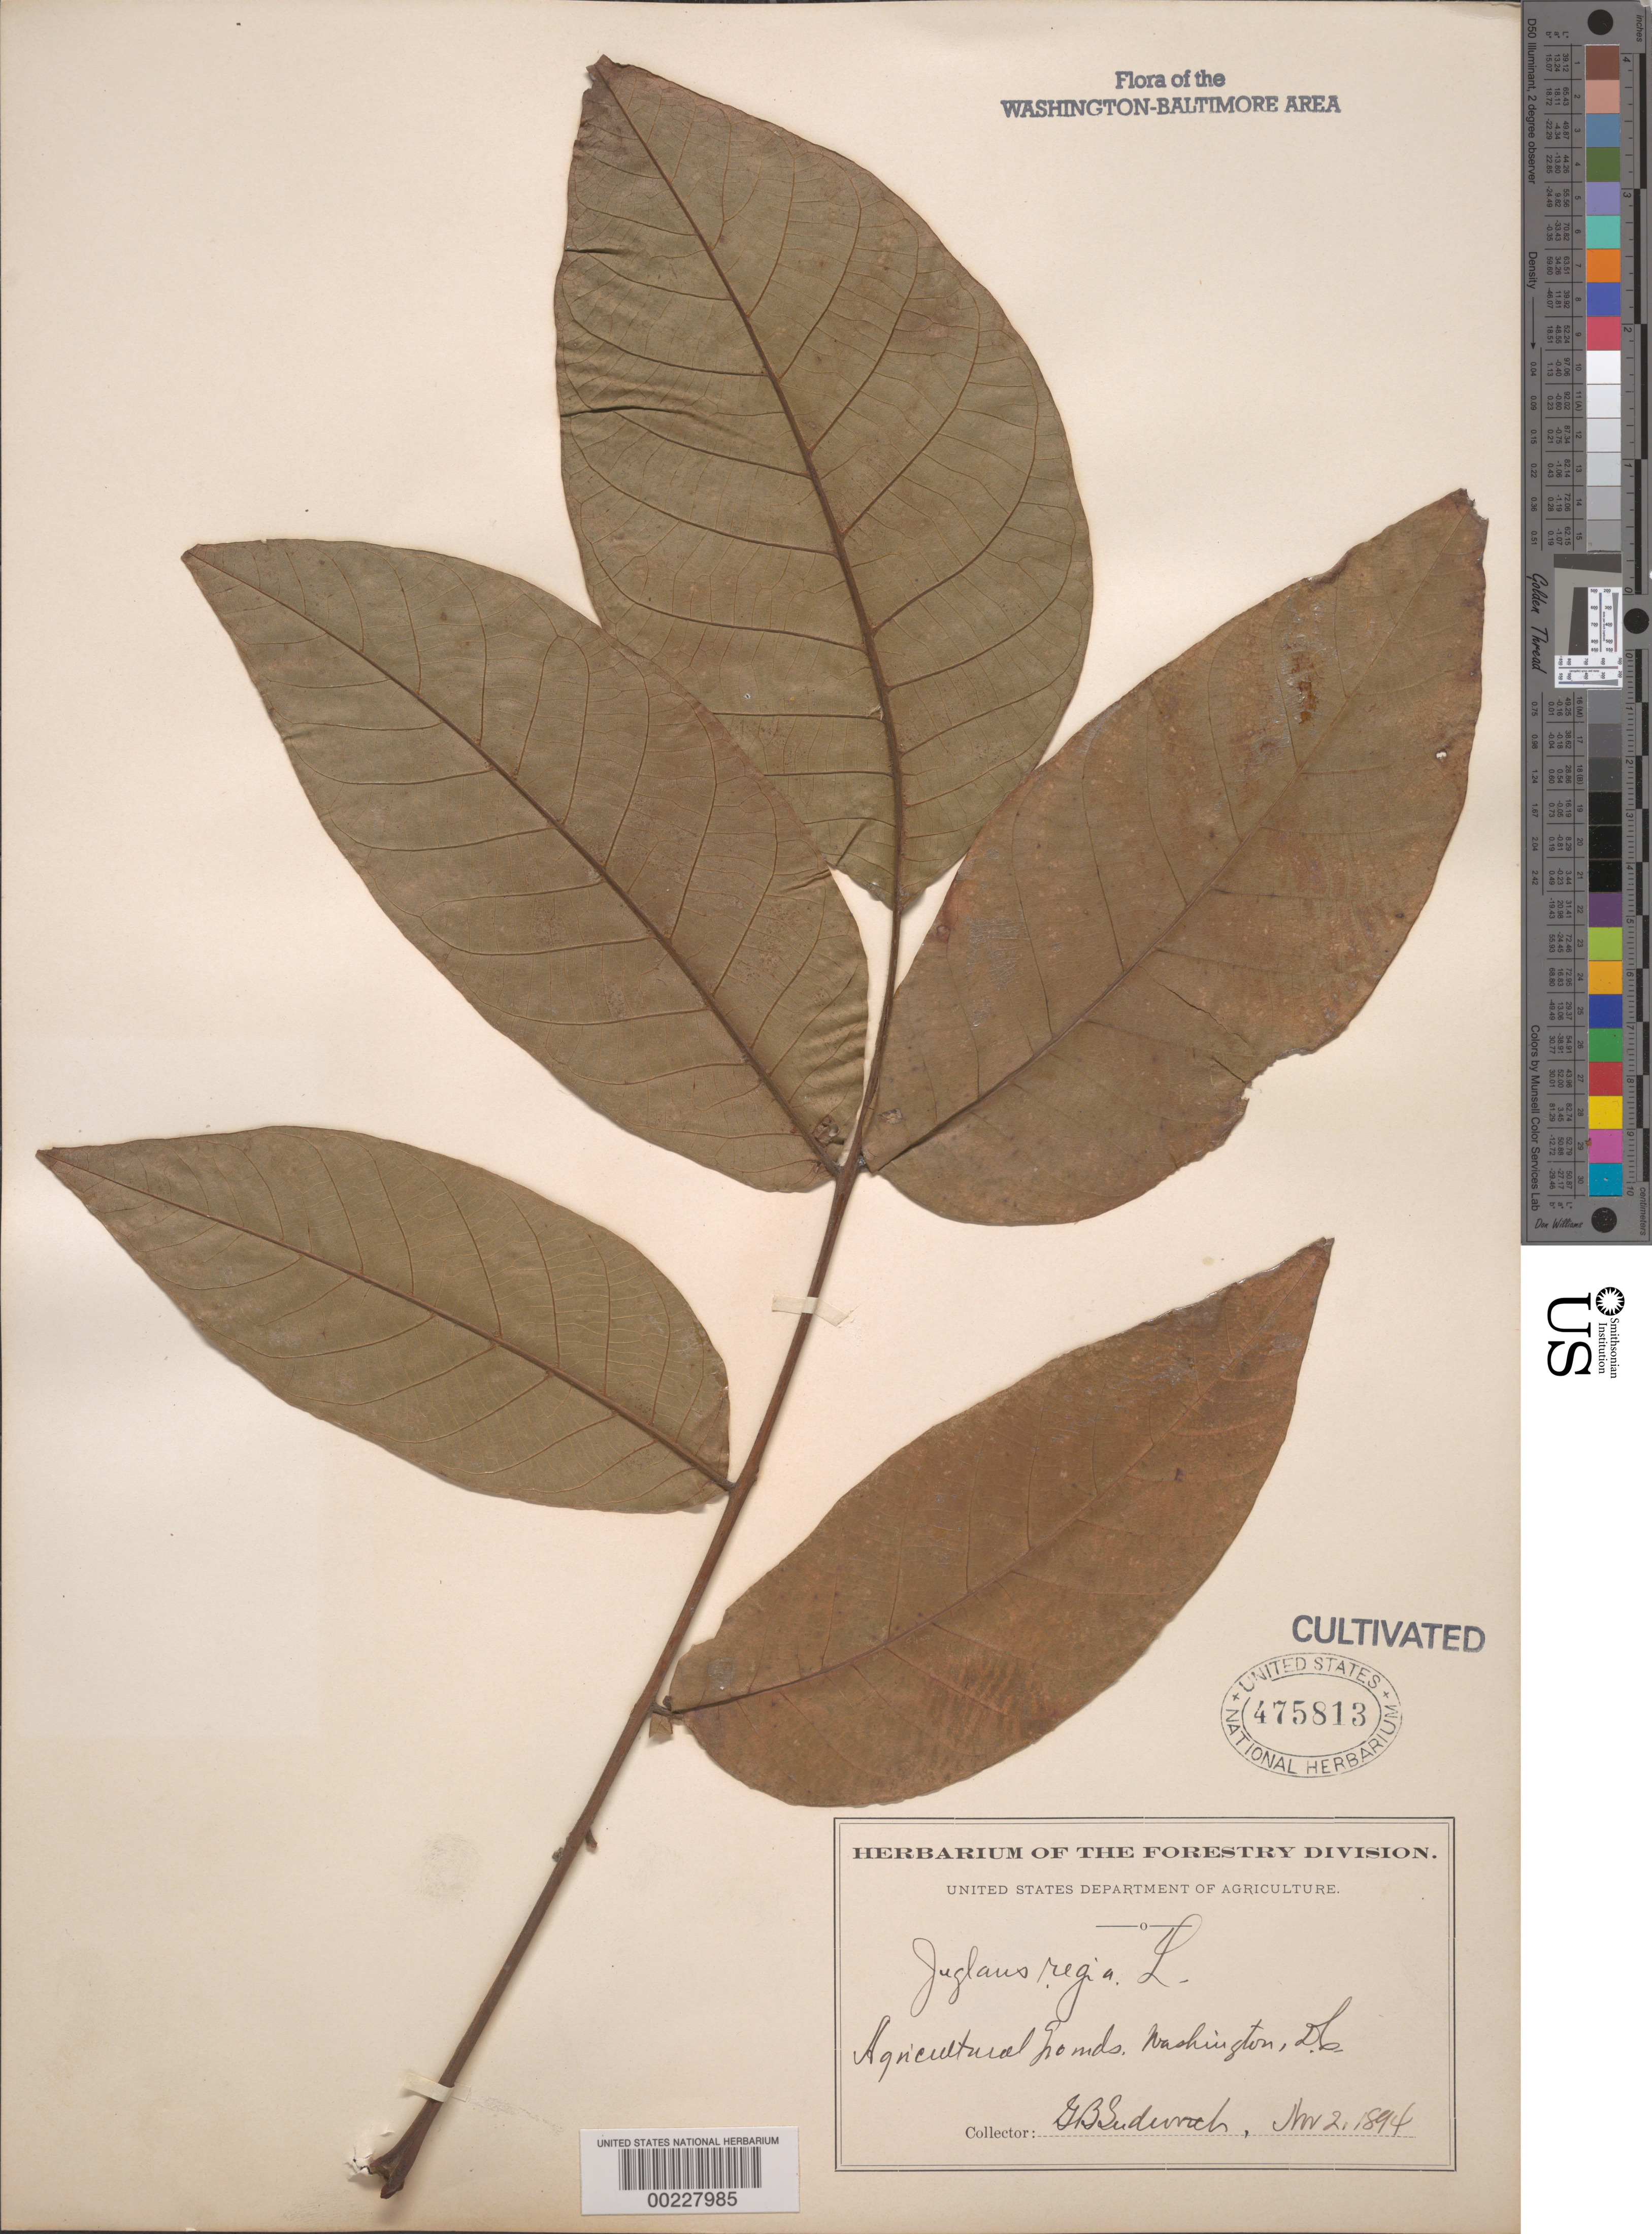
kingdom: Plantae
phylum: Tracheophyta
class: Magnoliopsida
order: Fagales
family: Juglandaceae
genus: Juglans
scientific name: Juglans regia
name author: L.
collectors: G. B. Sudworth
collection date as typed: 02 Nov 1894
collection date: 1894-11-02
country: United States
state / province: District of Columbia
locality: Agricultural grounds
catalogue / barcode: US 475813